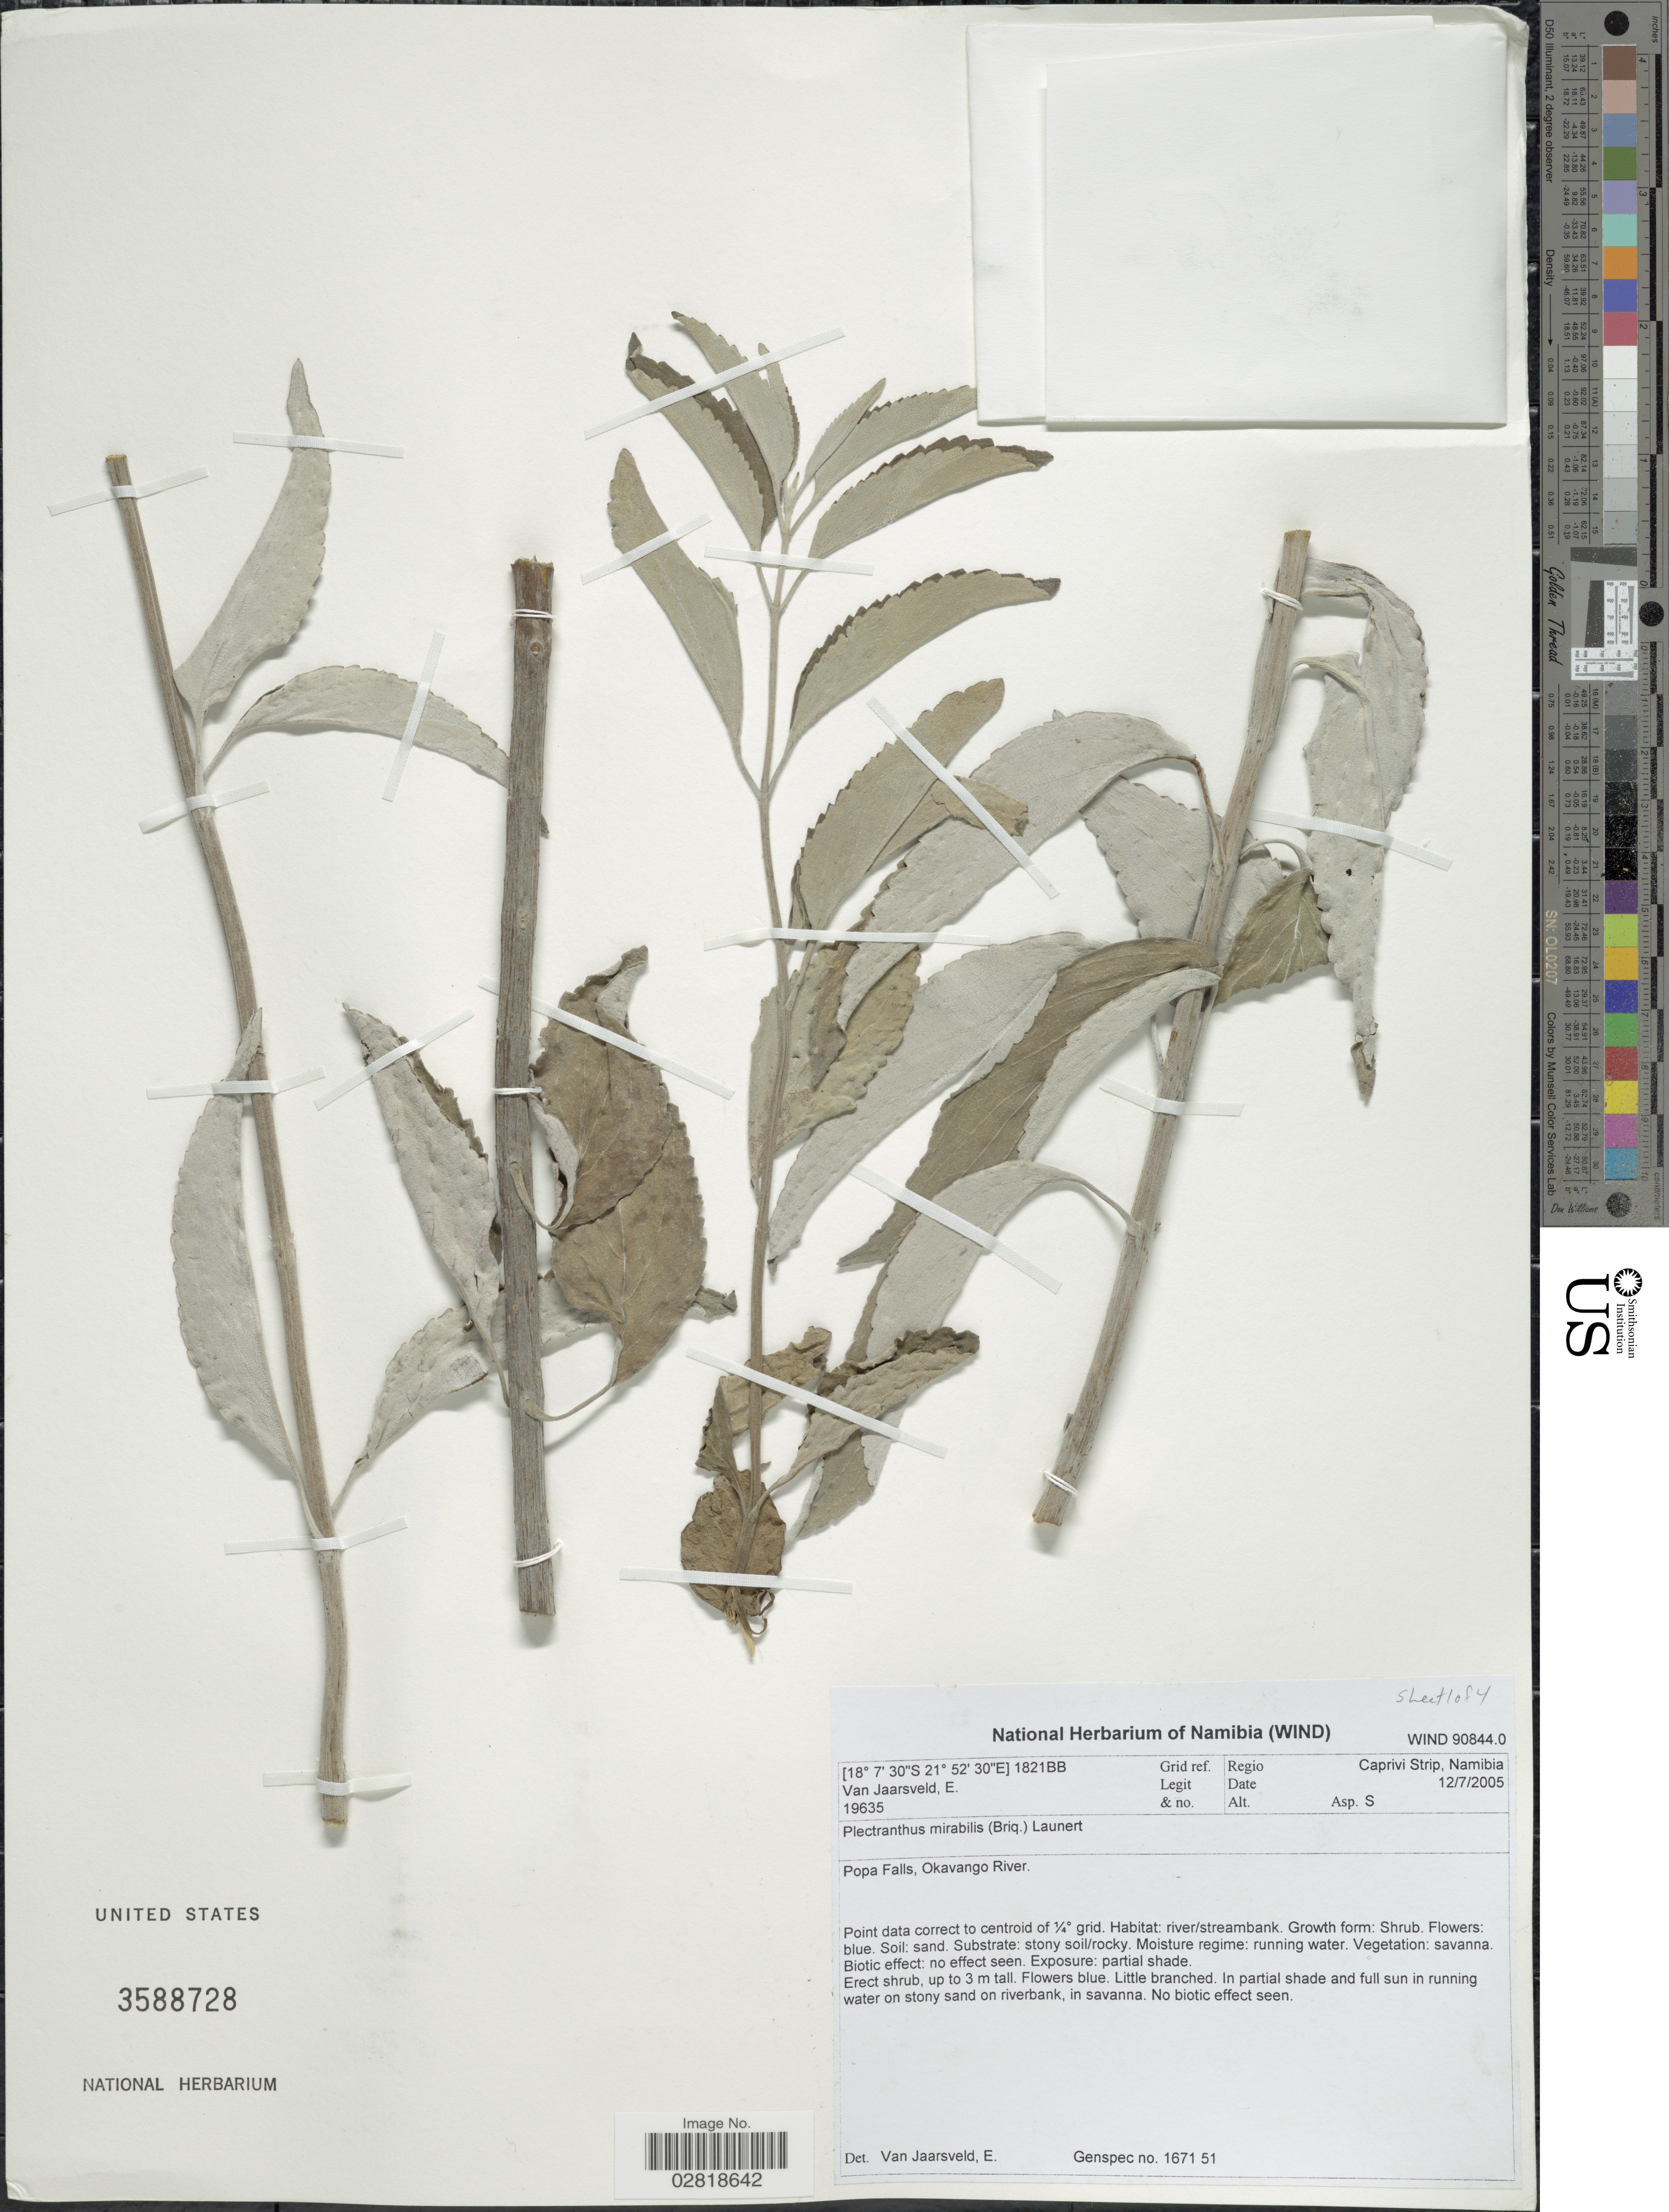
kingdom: Plantae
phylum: Tracheophyta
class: Magnoliopsida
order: Lamiales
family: Lamiaceae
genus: Plectranthus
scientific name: Plectranthus mirabilis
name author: (Briq.) Launert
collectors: E. van Jaarsveld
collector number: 19635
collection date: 2005-07-12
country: Namibia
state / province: Caprivi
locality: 1821BB Grid ref. Regio Caprivi Strip. Popa Falls, Okavango River.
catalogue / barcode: US 3588728